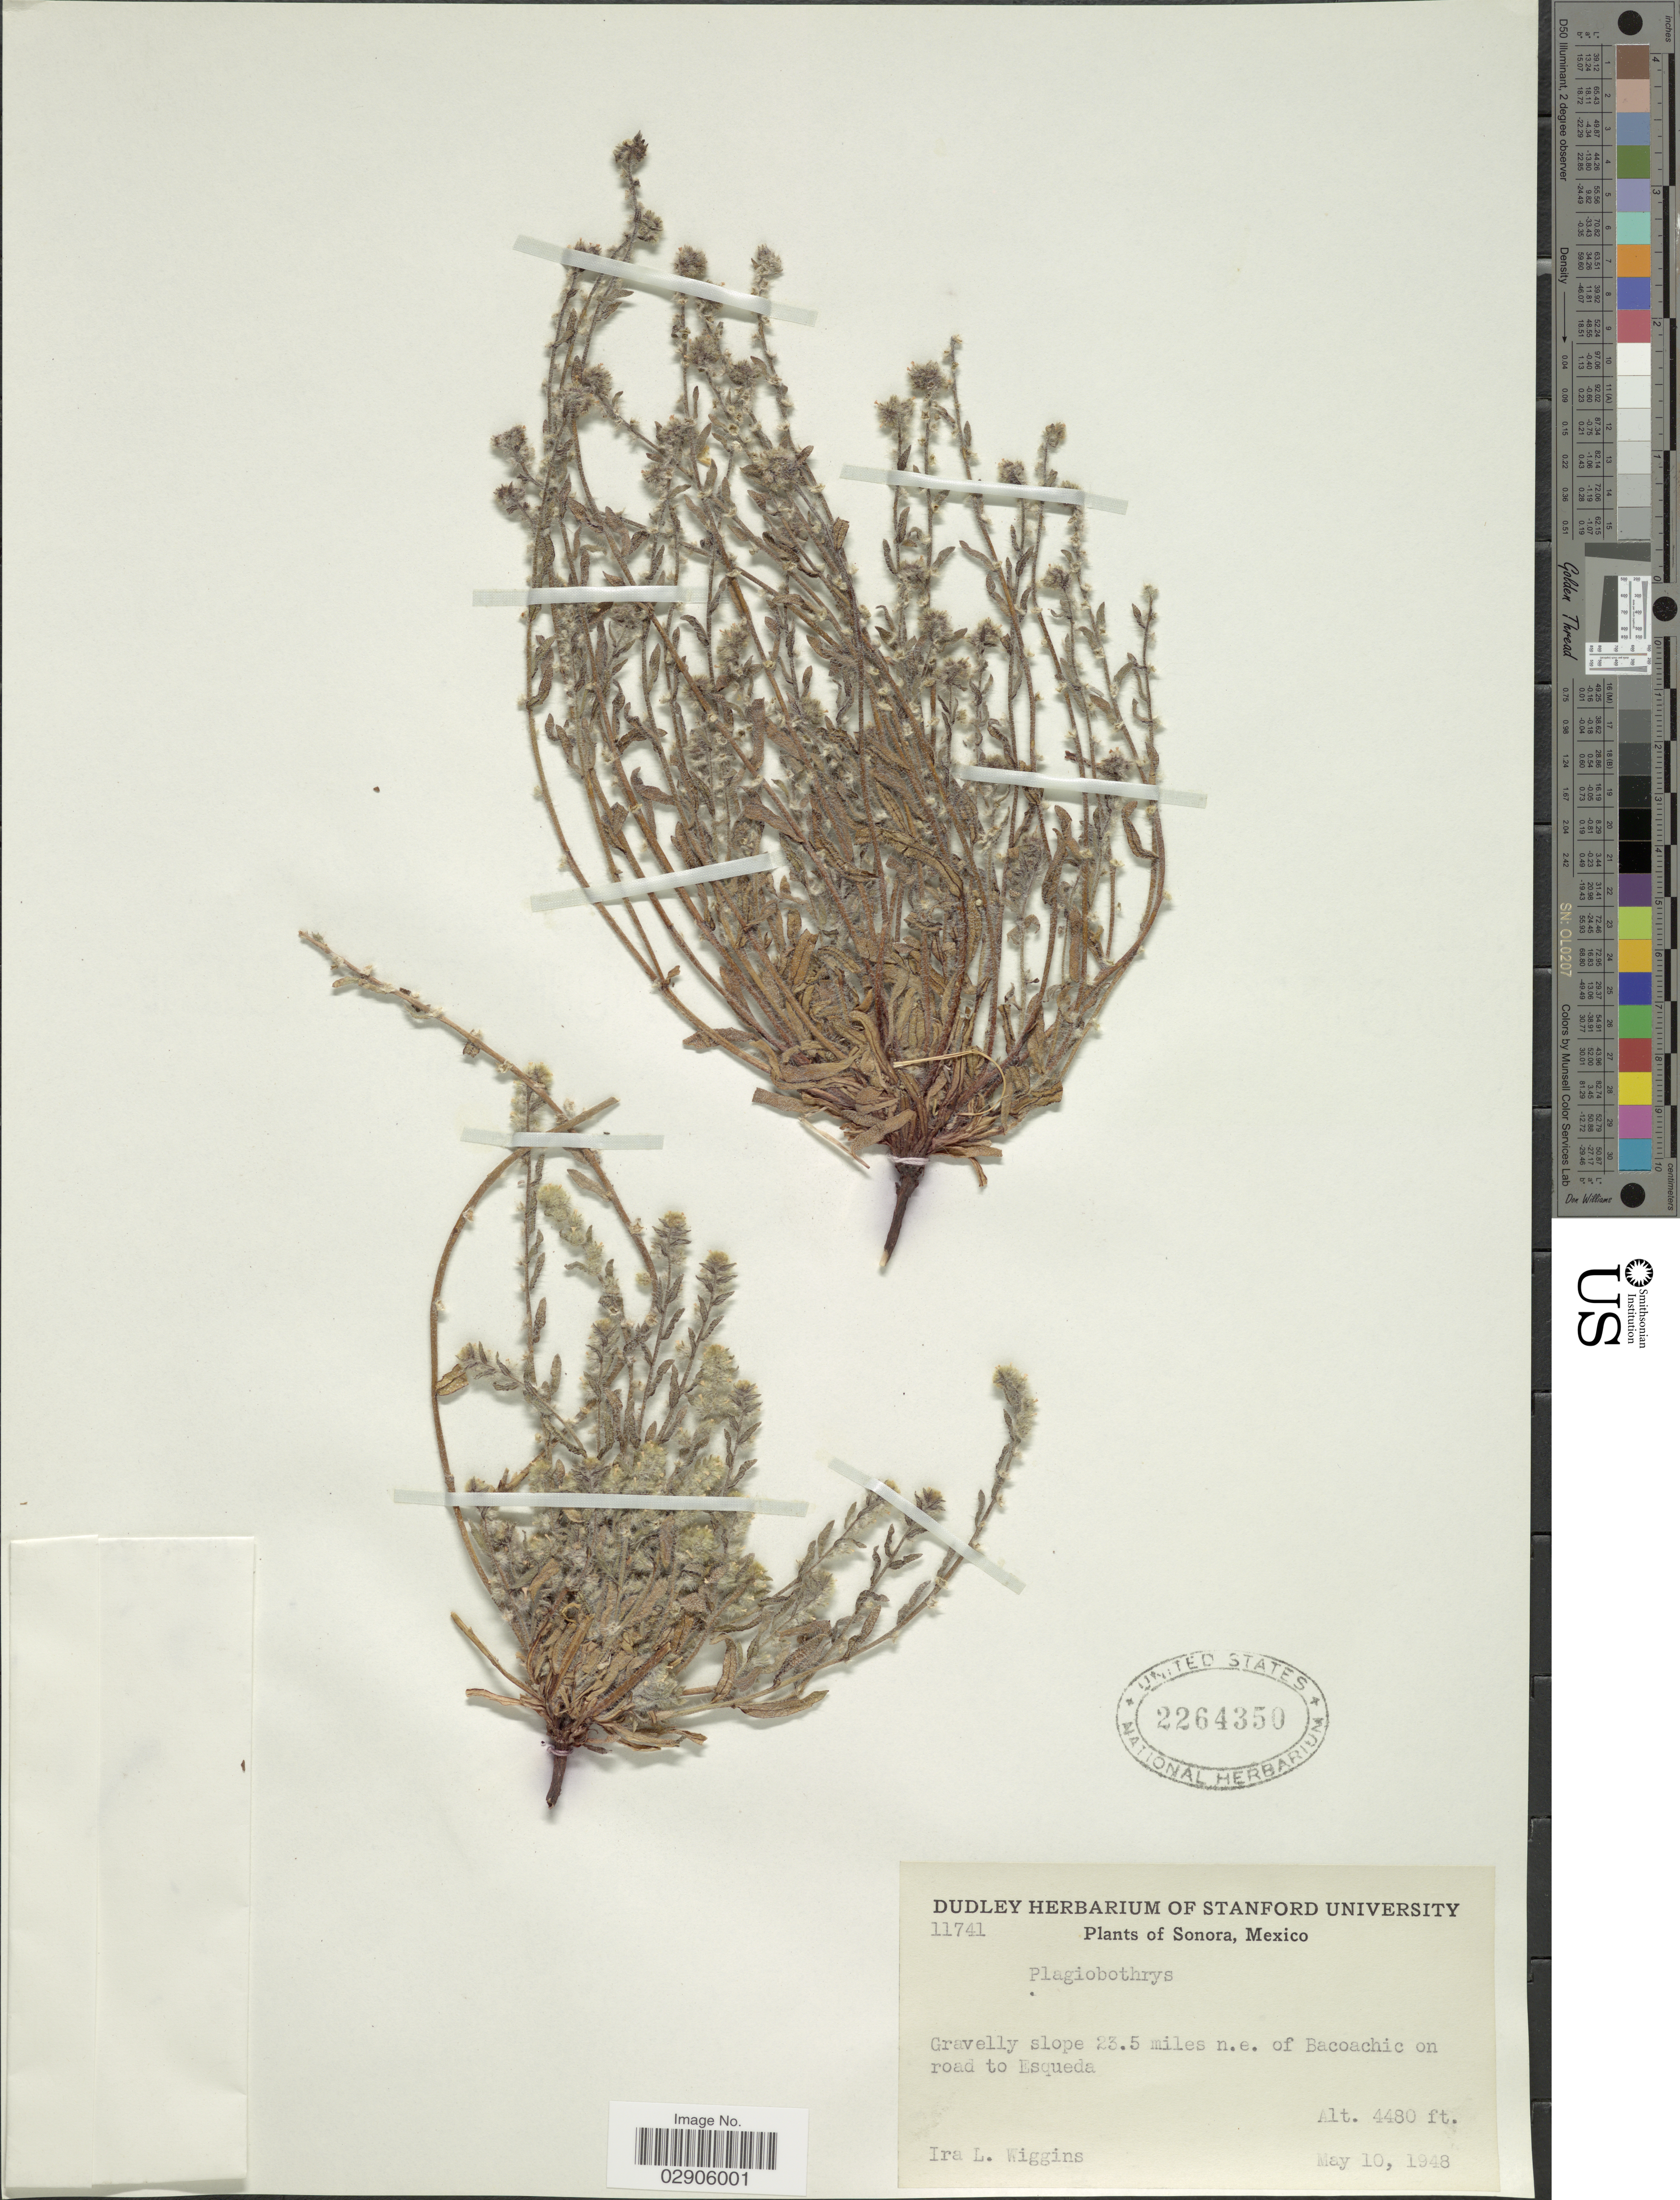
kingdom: Plantae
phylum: Tracheophyta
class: Magnoliopsida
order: Boraginales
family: Boraginaceae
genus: Plagiobothrys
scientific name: Plagiobothrys sp.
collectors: I. L. Wiggins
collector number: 11741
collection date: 1948-05-10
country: Mexico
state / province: Sonora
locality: Gravelly slope 23.5 miles n.e. of Bacoachic on road to Esqueda.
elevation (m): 1366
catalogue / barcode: US 2264350